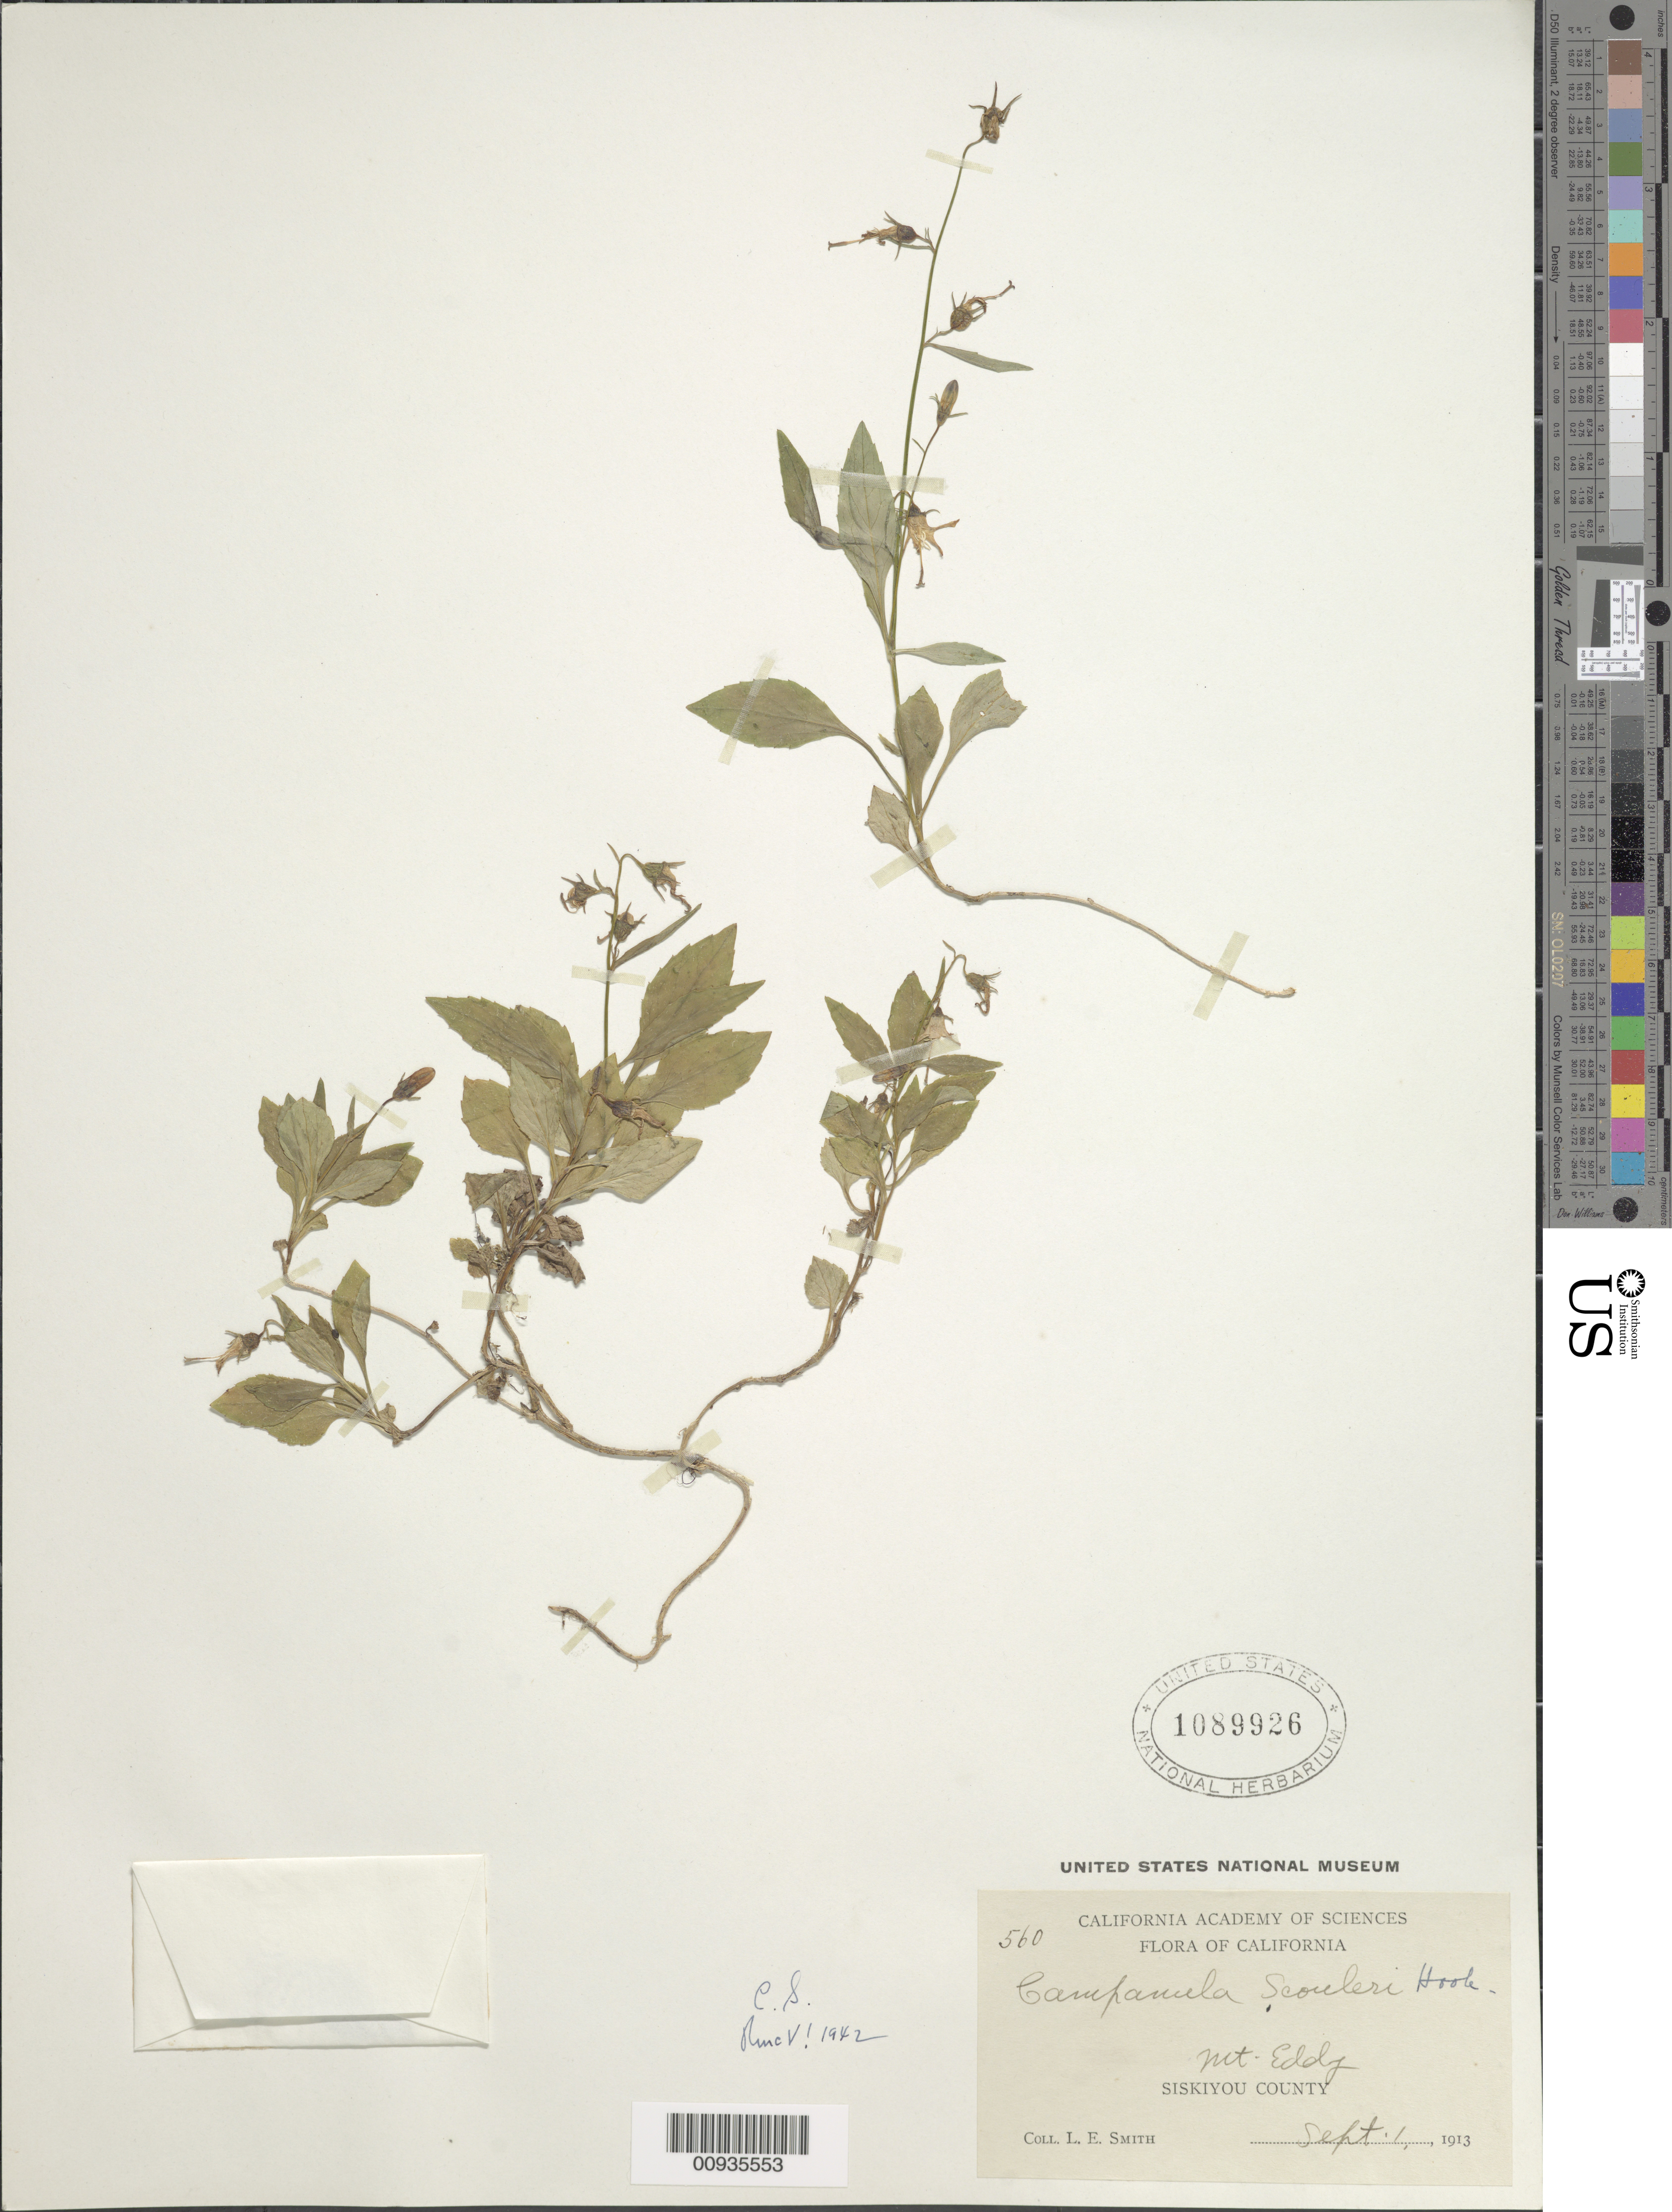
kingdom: Plantae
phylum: Tracheophyta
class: Magnoliopsida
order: Asterales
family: Campanulaceae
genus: Campanula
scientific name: Campanula scouleri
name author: Hook.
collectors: L. E. Smith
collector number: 560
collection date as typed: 01 Sep 1913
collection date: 1913-09-01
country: United States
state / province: California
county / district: Siskiyou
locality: Mt. Eddy.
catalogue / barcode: US 1089926